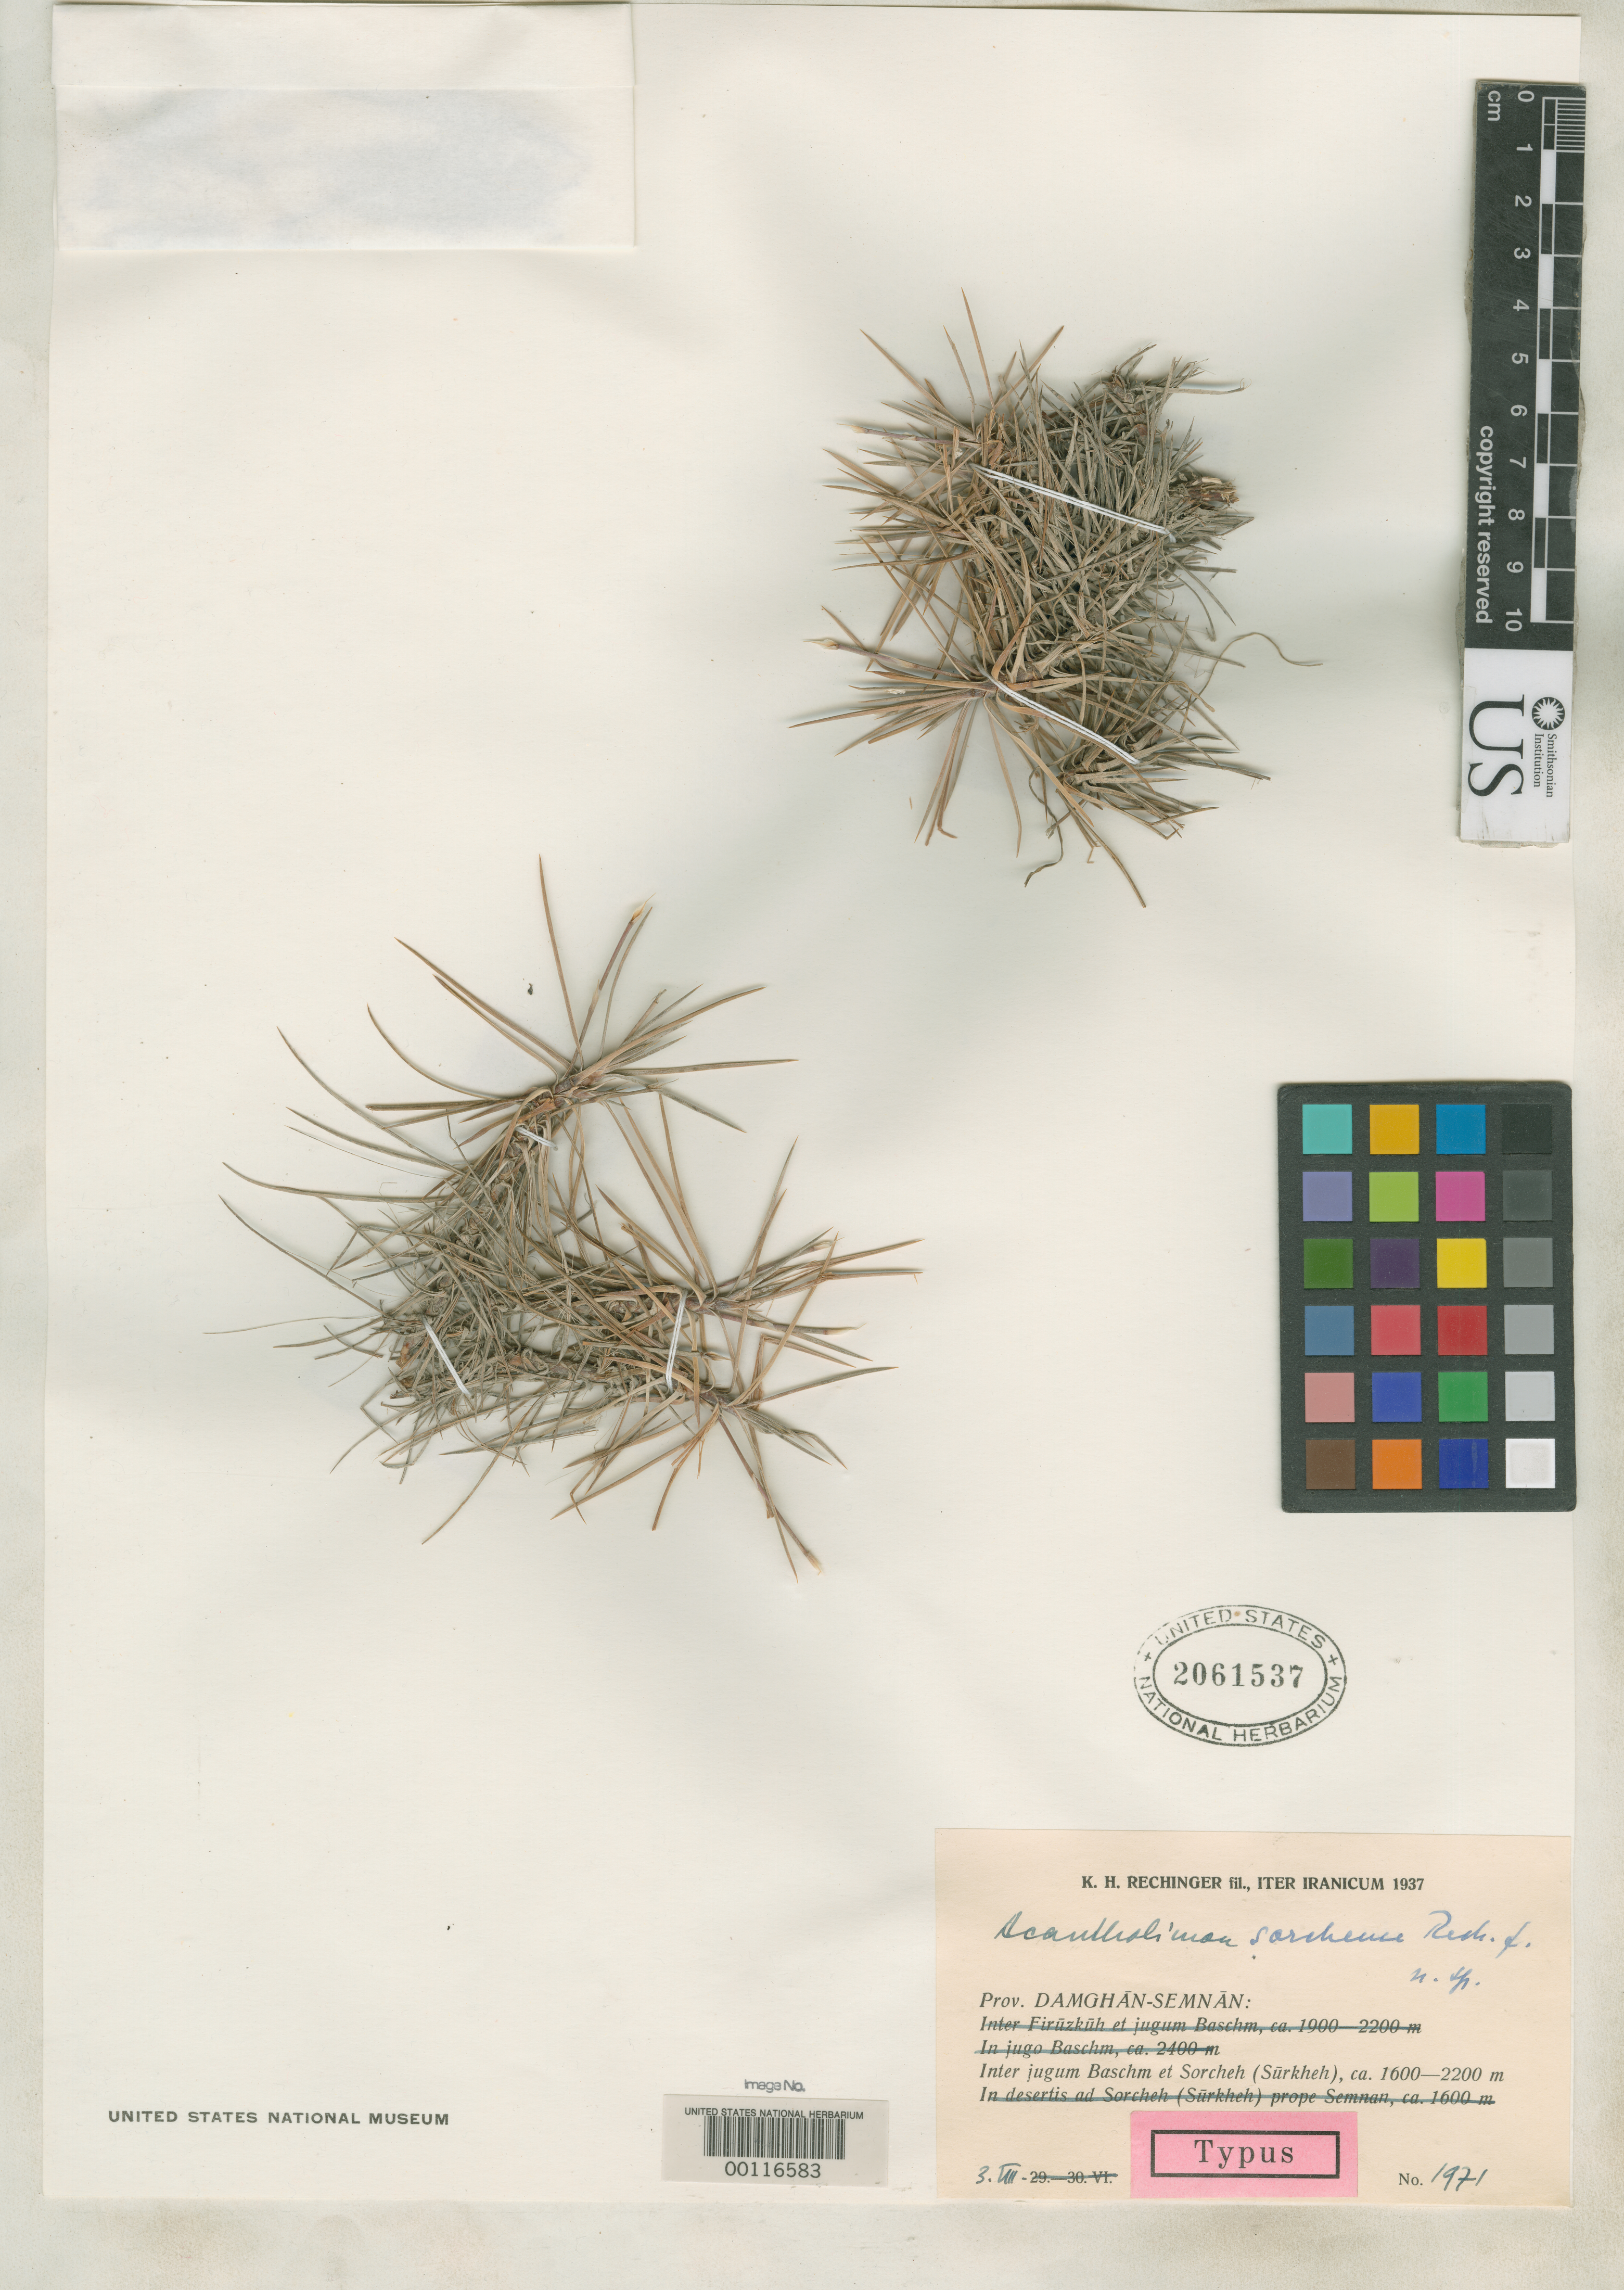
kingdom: Plantae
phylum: Tracheophyta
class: Magnoliopsida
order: Caryophyllales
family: Plumbaginaceae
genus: Acantholimon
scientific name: Acantholimon sorchense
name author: Rech. f.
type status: Type Collection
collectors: K. H. Rechinger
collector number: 1971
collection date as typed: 03 Jun 1937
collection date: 1937-06-03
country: Iran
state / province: Semnan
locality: Inter Jugum Baschm et Sorcheh (Surkheh), Damghan - Semnan.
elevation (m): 1600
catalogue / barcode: US 2061537